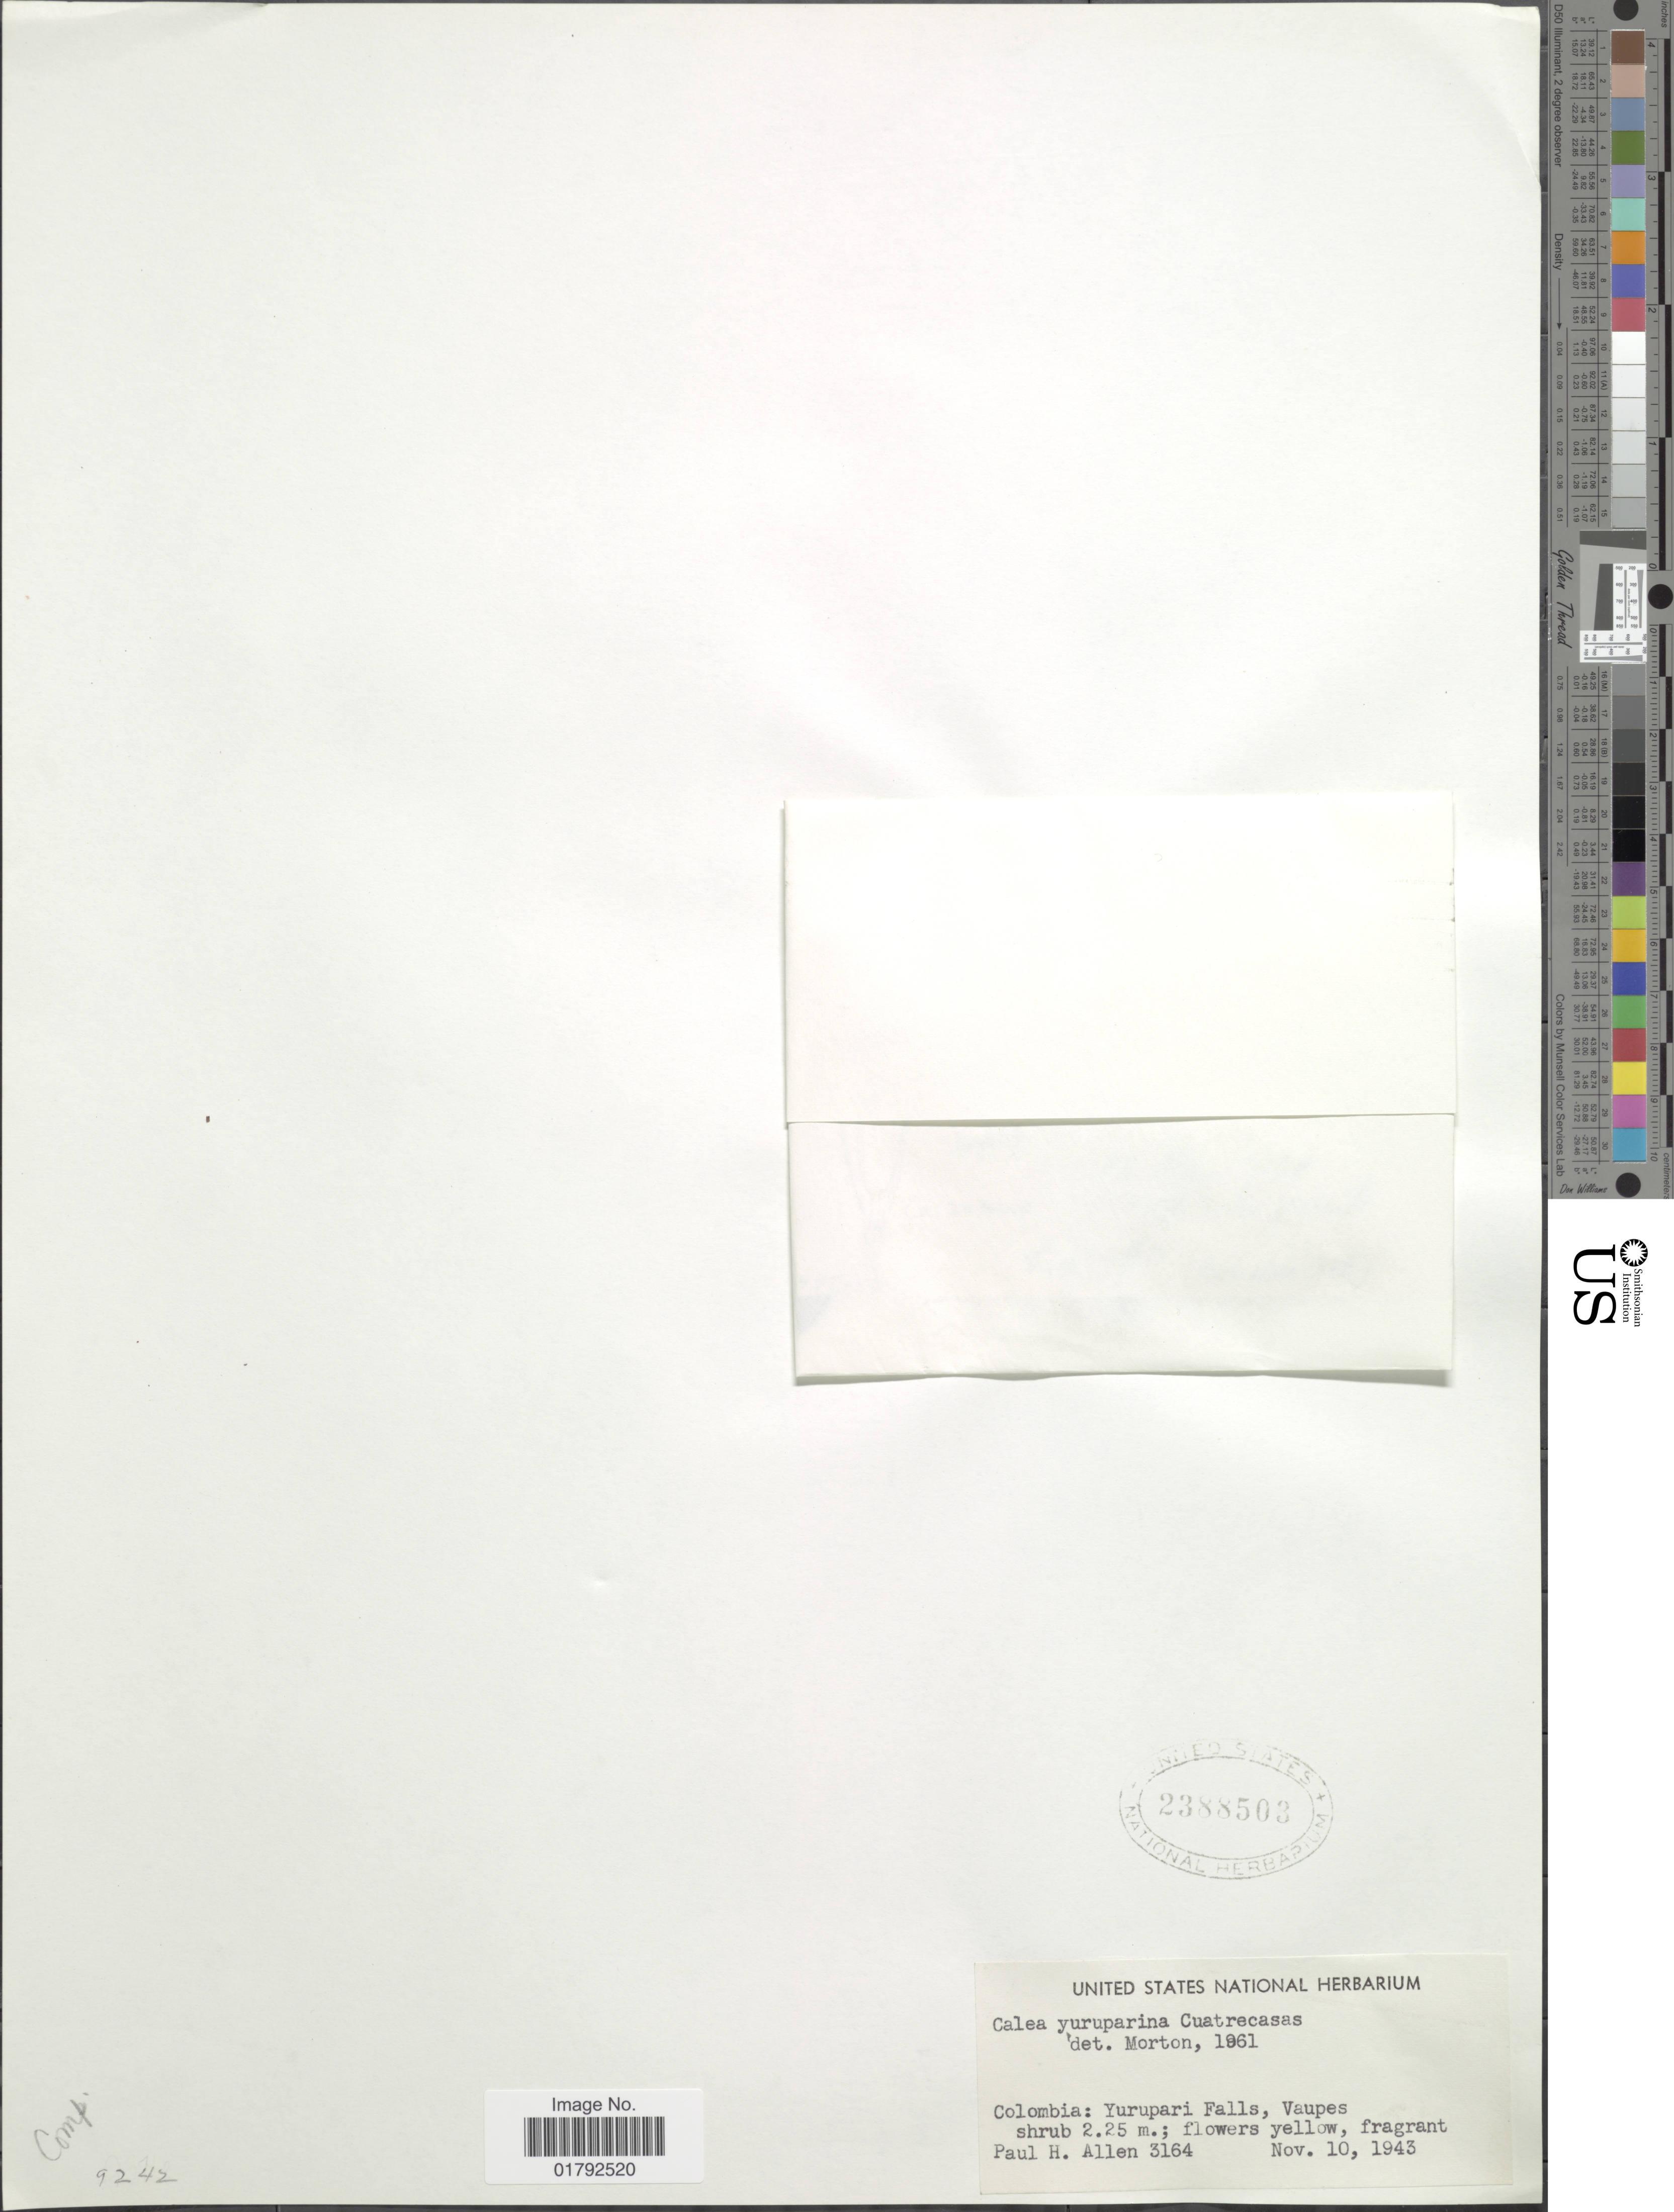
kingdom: Plantae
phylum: Tracheophyta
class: Magnoliopsida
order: Asterales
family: Asteraceae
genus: Calea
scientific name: Calea yuruparina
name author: Cuatrec.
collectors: P. H. Allen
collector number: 3164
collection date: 1943-11-10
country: Colombia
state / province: Vaupés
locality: Yurupari Falls.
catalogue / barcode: US 2388503